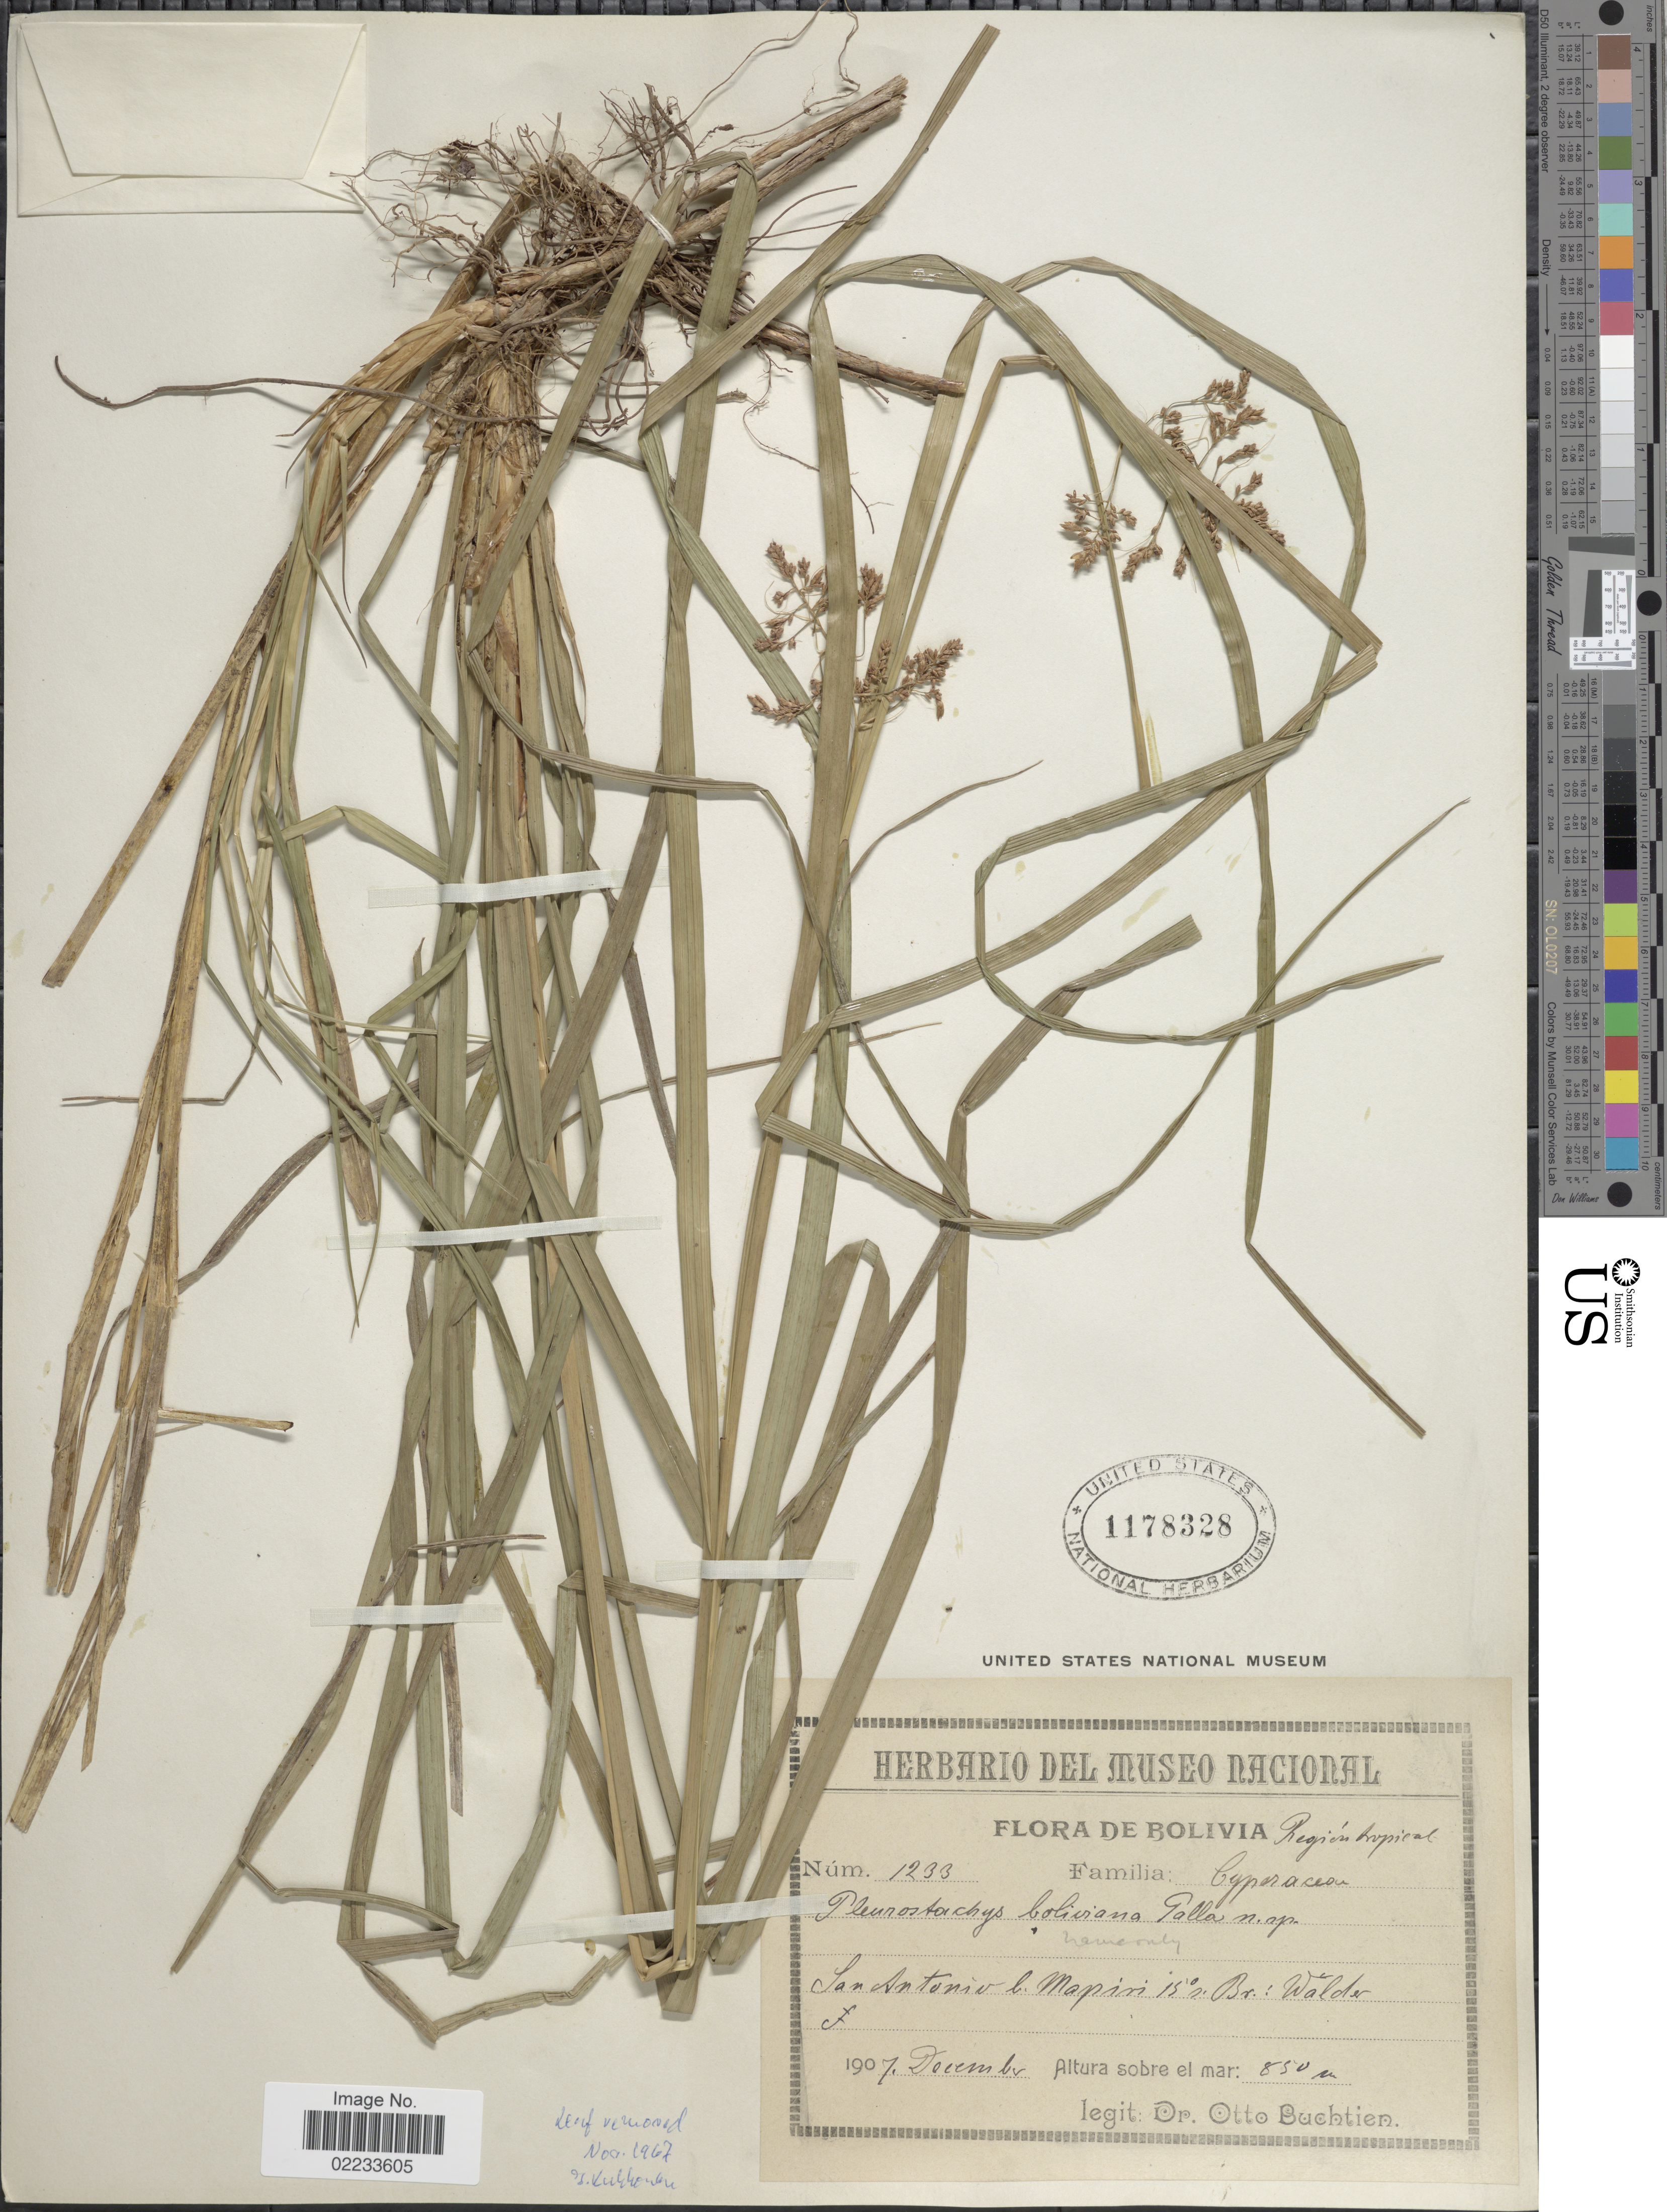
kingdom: Plantae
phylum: Tracheophyta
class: Liliopsida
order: Poales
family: Cyperaceae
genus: Rhynchospora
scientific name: Rhynchospora orbigniana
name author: (Brongn.) L.B. Sm.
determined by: Strong, Mark T., (BOT), Smithsonian Institution - National Museum of Natural History (UNITED STATES)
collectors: O. Buchtien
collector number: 1233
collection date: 1907-12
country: Bolivia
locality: Región tropical, San Antonio b. Mapiri 150° n Br: Walder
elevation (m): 850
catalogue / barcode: US 1178328